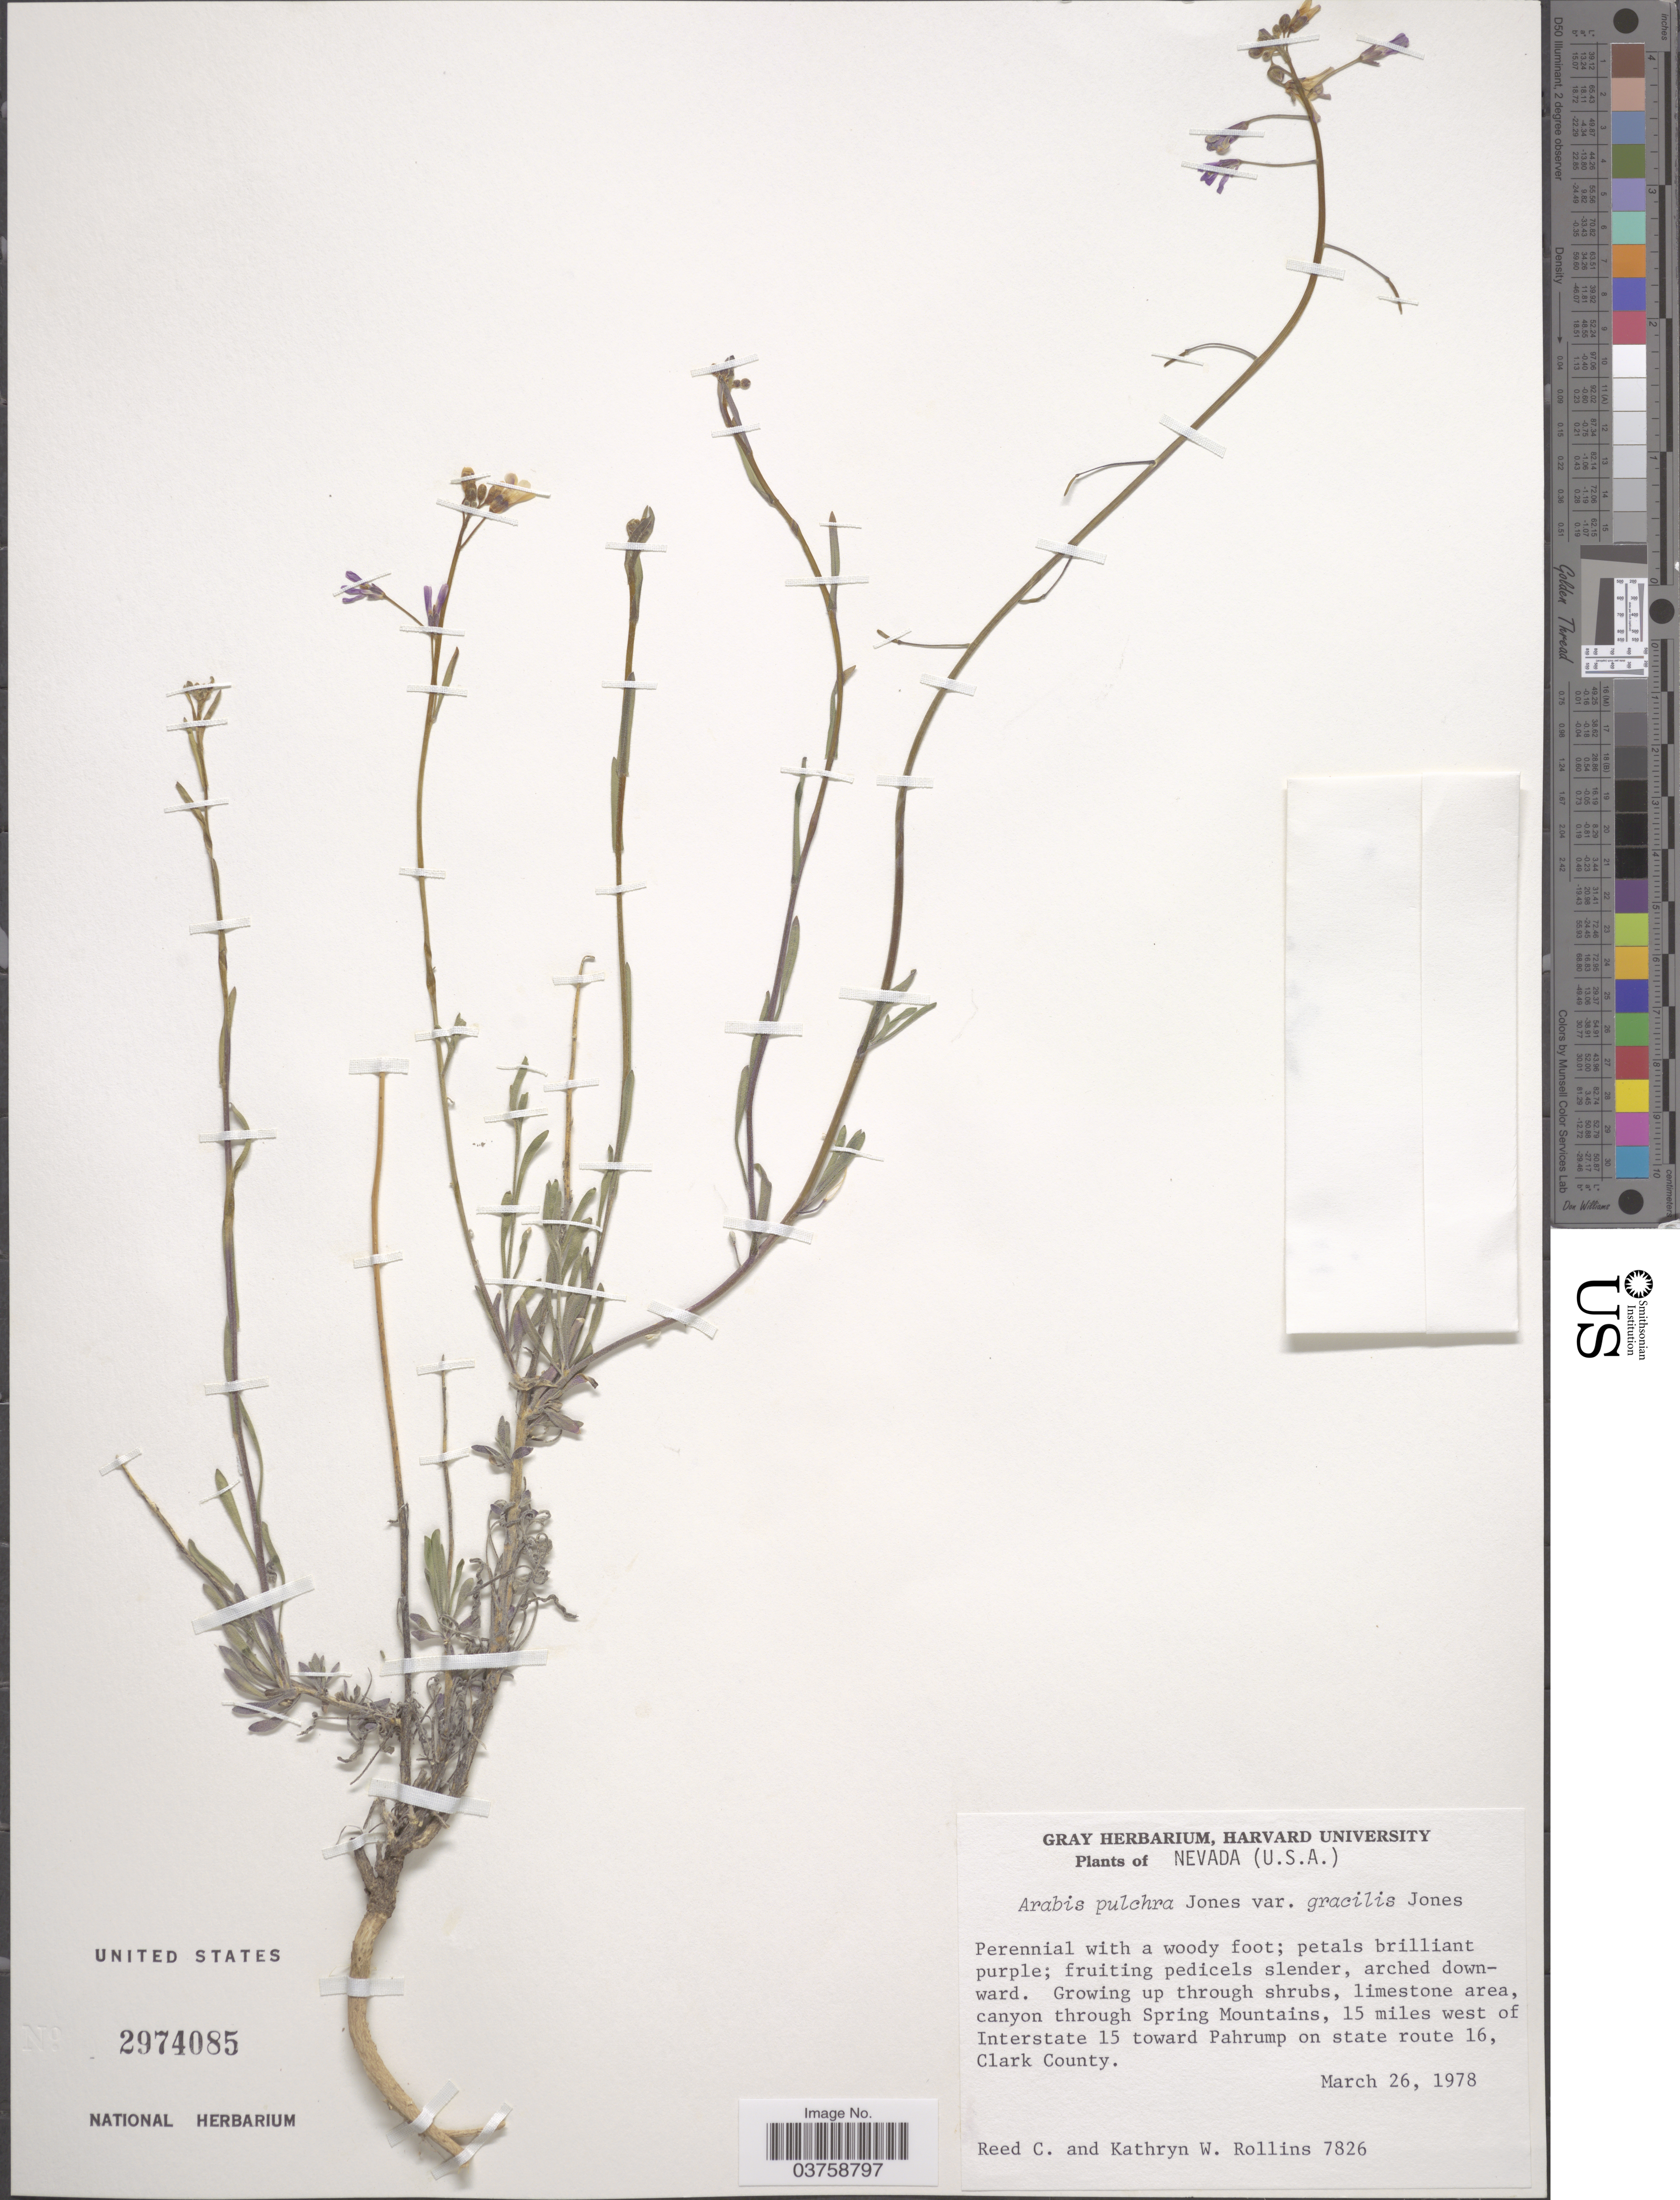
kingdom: Plantae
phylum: Tracheophyta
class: Magnoliopsida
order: Brassicales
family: Brassicaceae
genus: Arabis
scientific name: Arabis pulchra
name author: M.E. Jones ex S. Watson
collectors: R. C. Rollins & K. W. Rollins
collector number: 7826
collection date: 1978-03-26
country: United States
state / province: Nevada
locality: Liemstone area, canyon through Spring Mountains, 15 miles west of Interstate 15 toward Pahrump on state route 16, Clark County.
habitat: growing up through shrubs; limestone area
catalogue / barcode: US 2974085